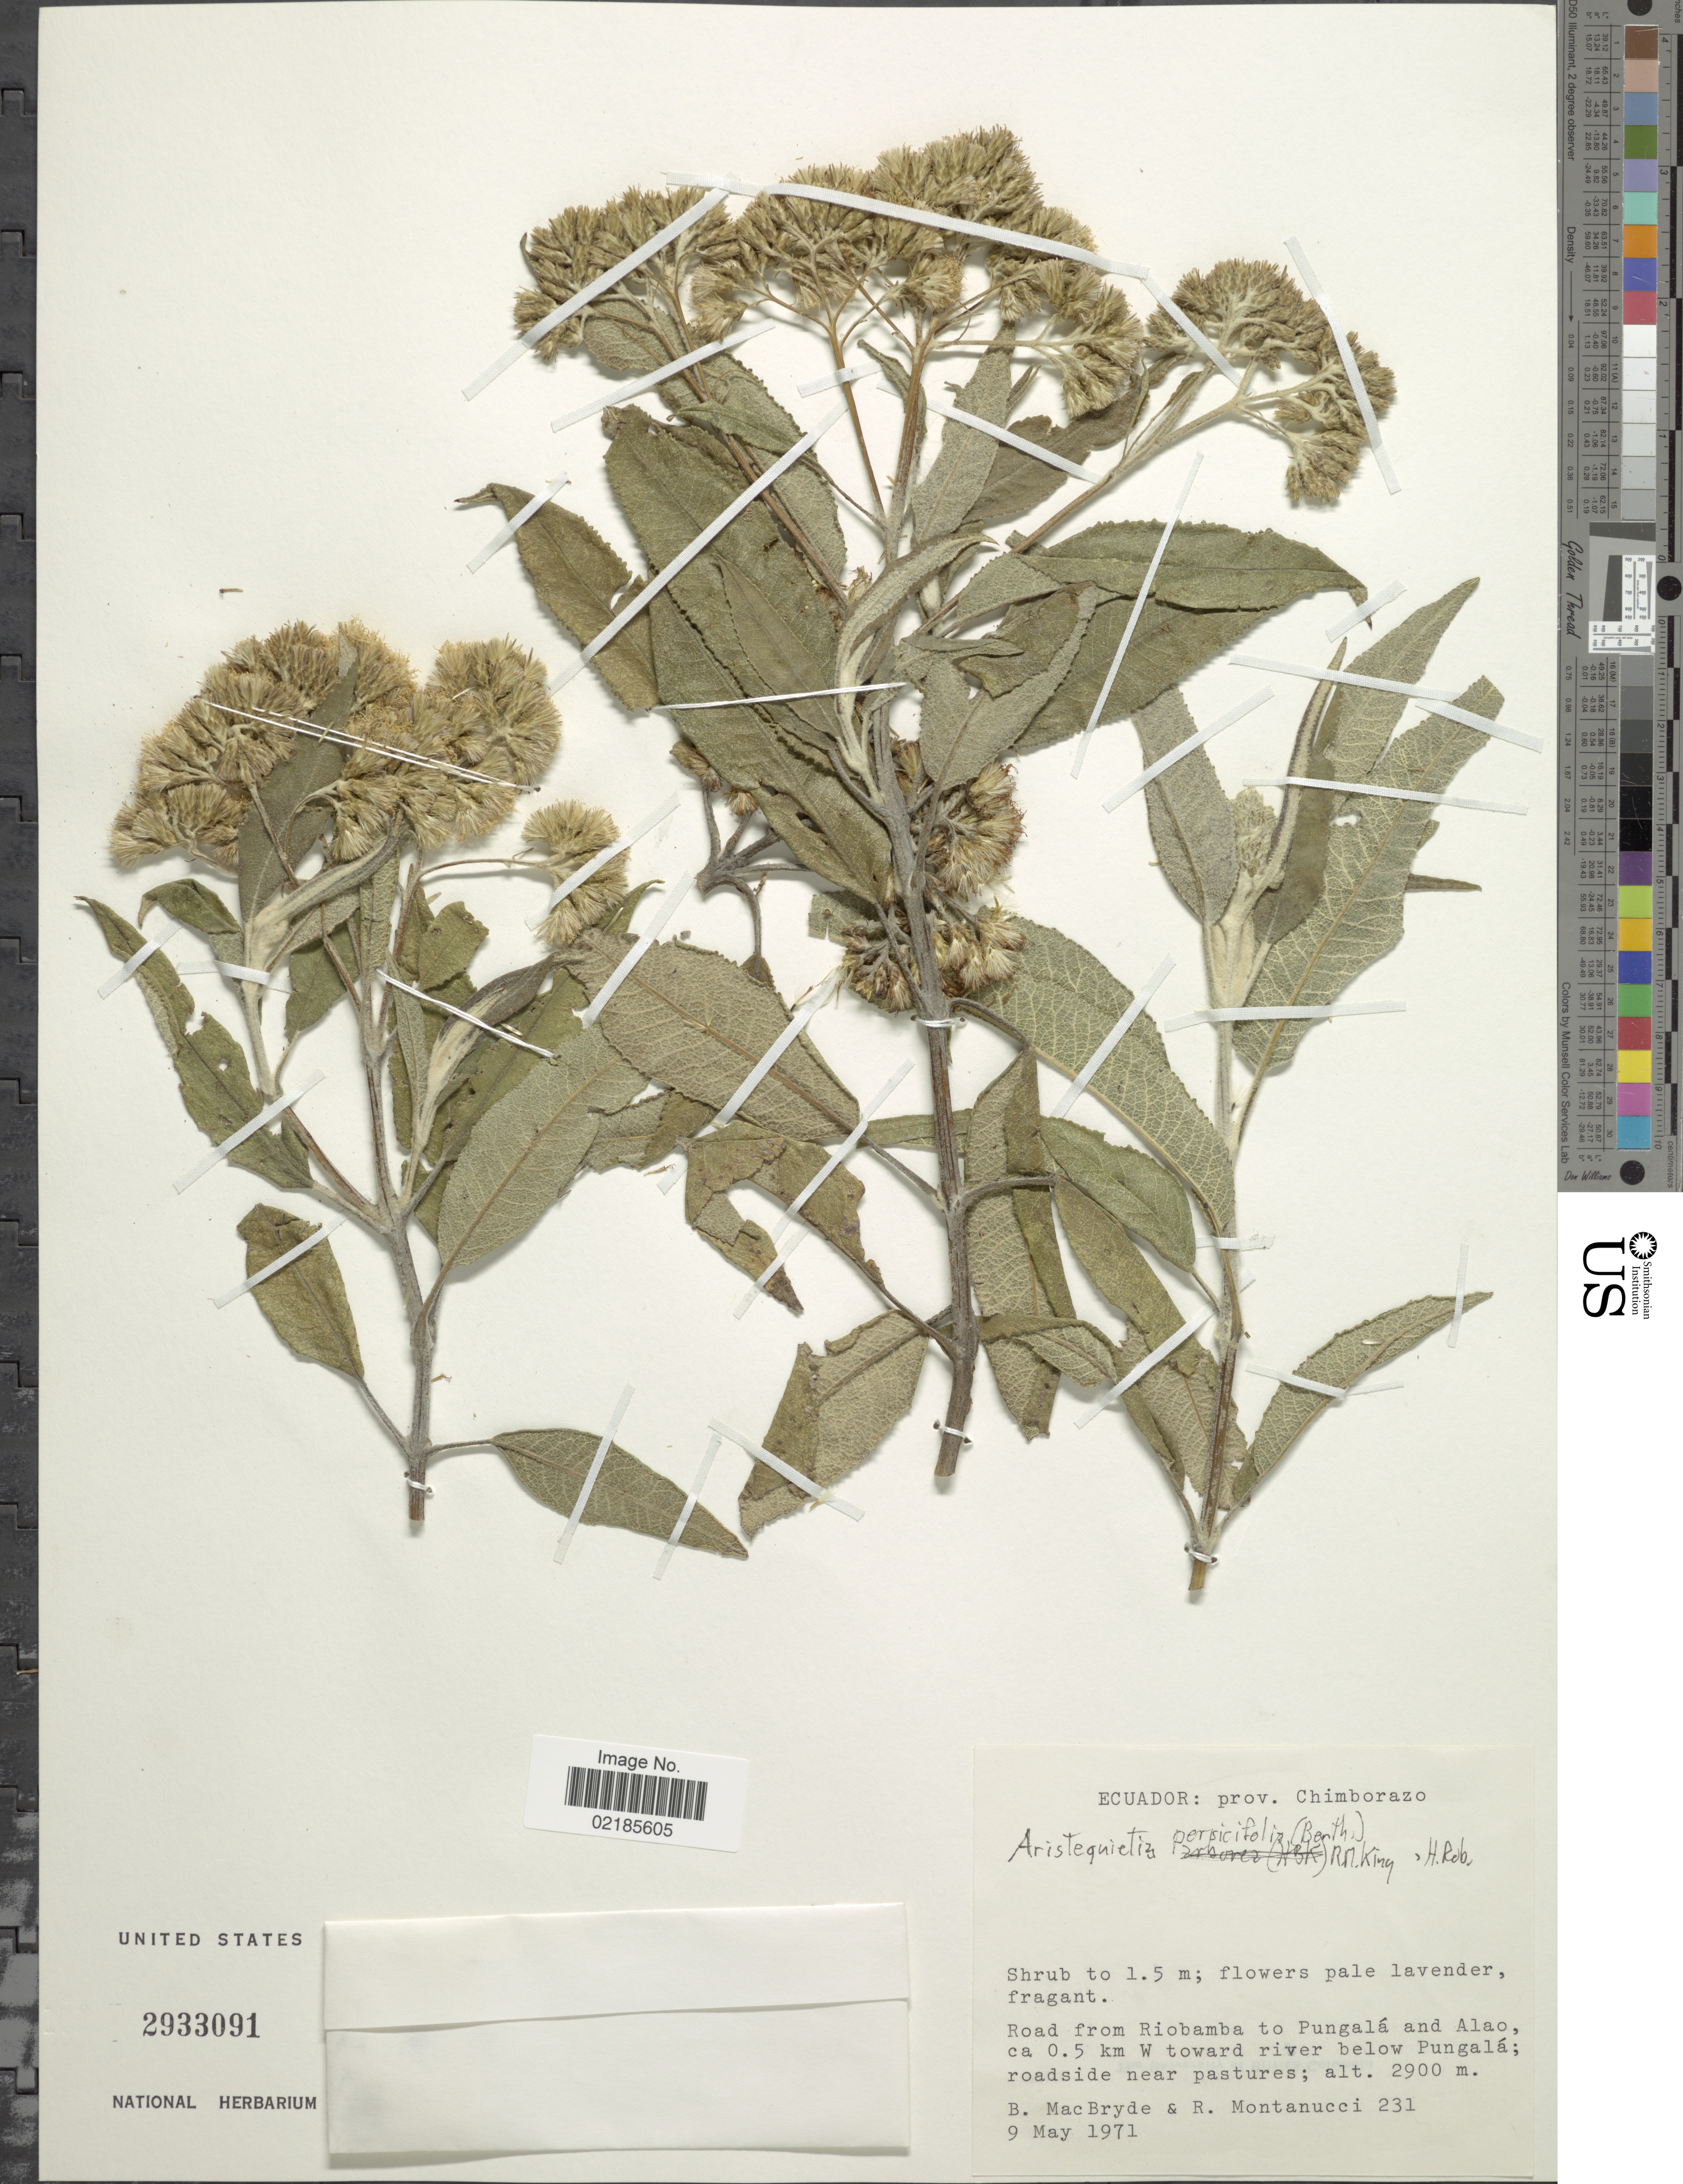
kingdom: Plantae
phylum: Tracheophyta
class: Magnoliopsida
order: Asterales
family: Asteraceae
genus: Aristeguietia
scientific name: Aristeguietia persicifolia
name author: (Kunth) R.M. King & H. Rob.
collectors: B. MacBryde & R. Montanucci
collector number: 231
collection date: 1971-05-09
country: Ecuador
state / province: Chimborazo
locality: Road from Riobamba to Pungala and Alao, ca 0.5 km W toward river below Pungala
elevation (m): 2900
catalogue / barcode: US 2933091